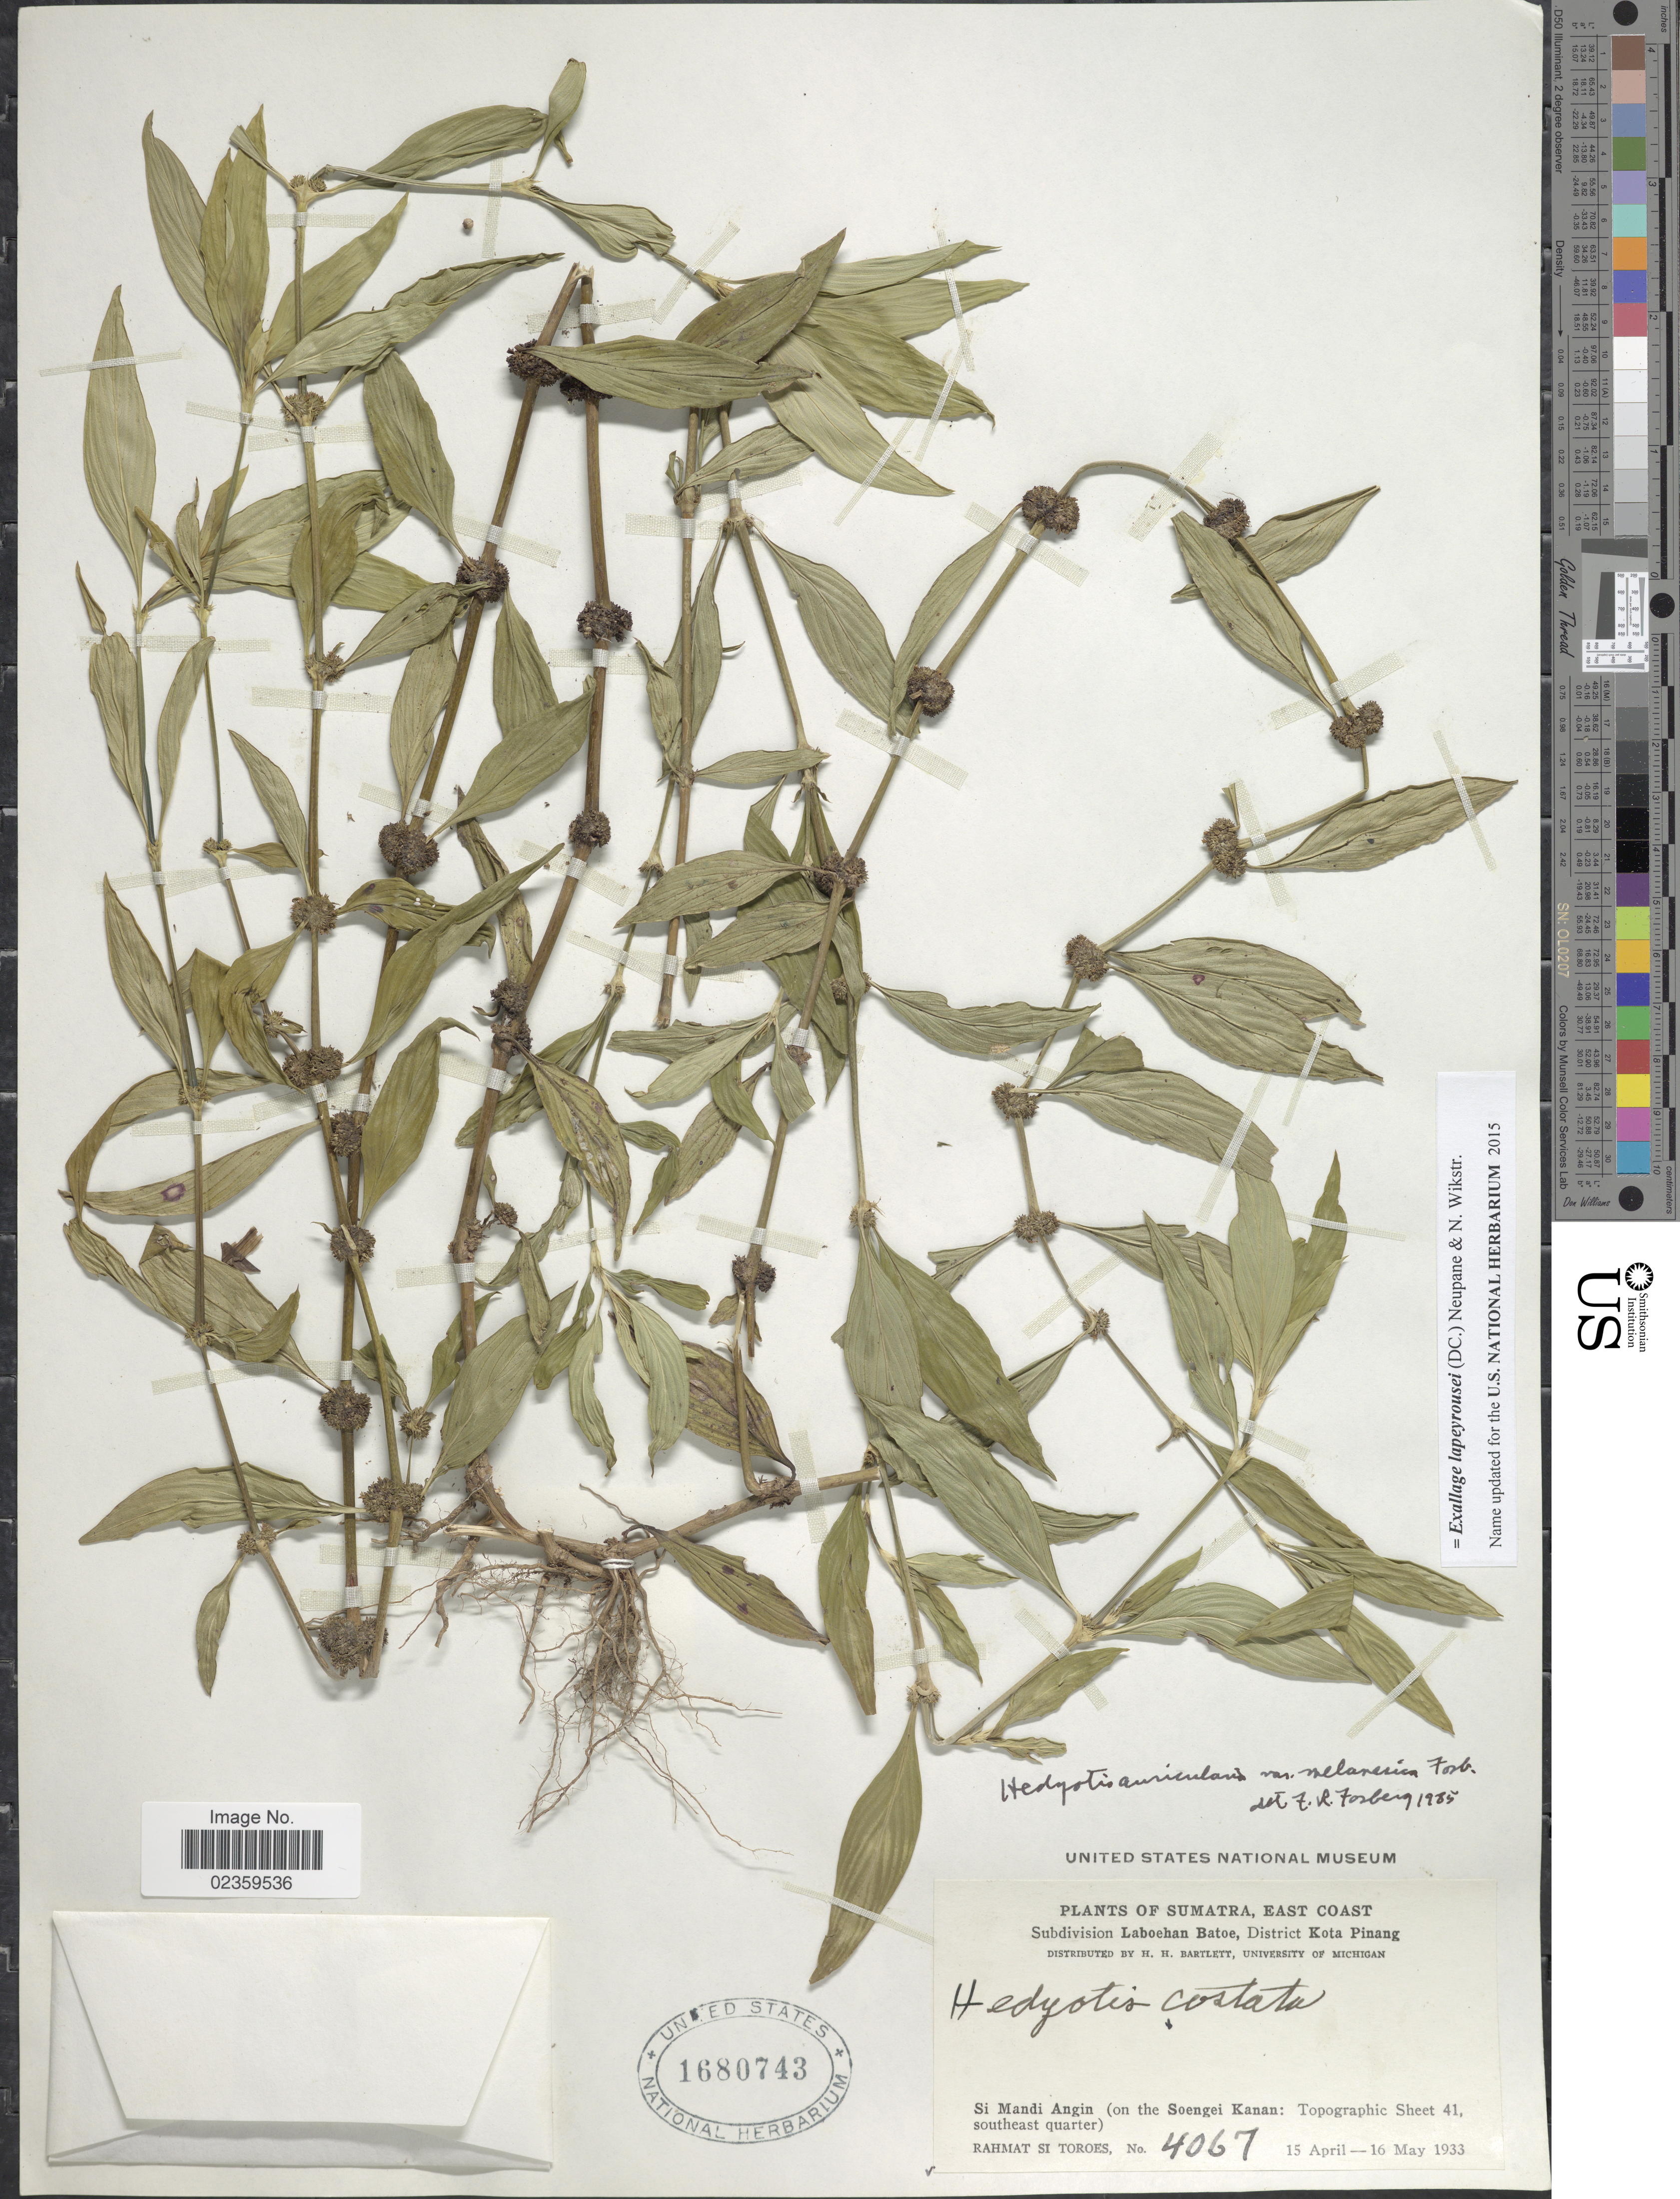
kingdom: Plantae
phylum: Tracheophyta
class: Magnoliopsida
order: Gentianales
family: Rubiaceae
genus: Exallage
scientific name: Exallage lapeyrousei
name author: (DC.) Neupane & N. Wikstr.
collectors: Rahmat Si Boeea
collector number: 4067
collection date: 1933-04-15/1933-05-16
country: Indonesia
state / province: Sumatra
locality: Sumatra, East Coast. Subdivision Laboehan Batoe, District Kota Pinang. Si Mandi Angin (on the Soengei Kanan: Topographic Sheet 41, southeast quarter)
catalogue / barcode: US 1680743